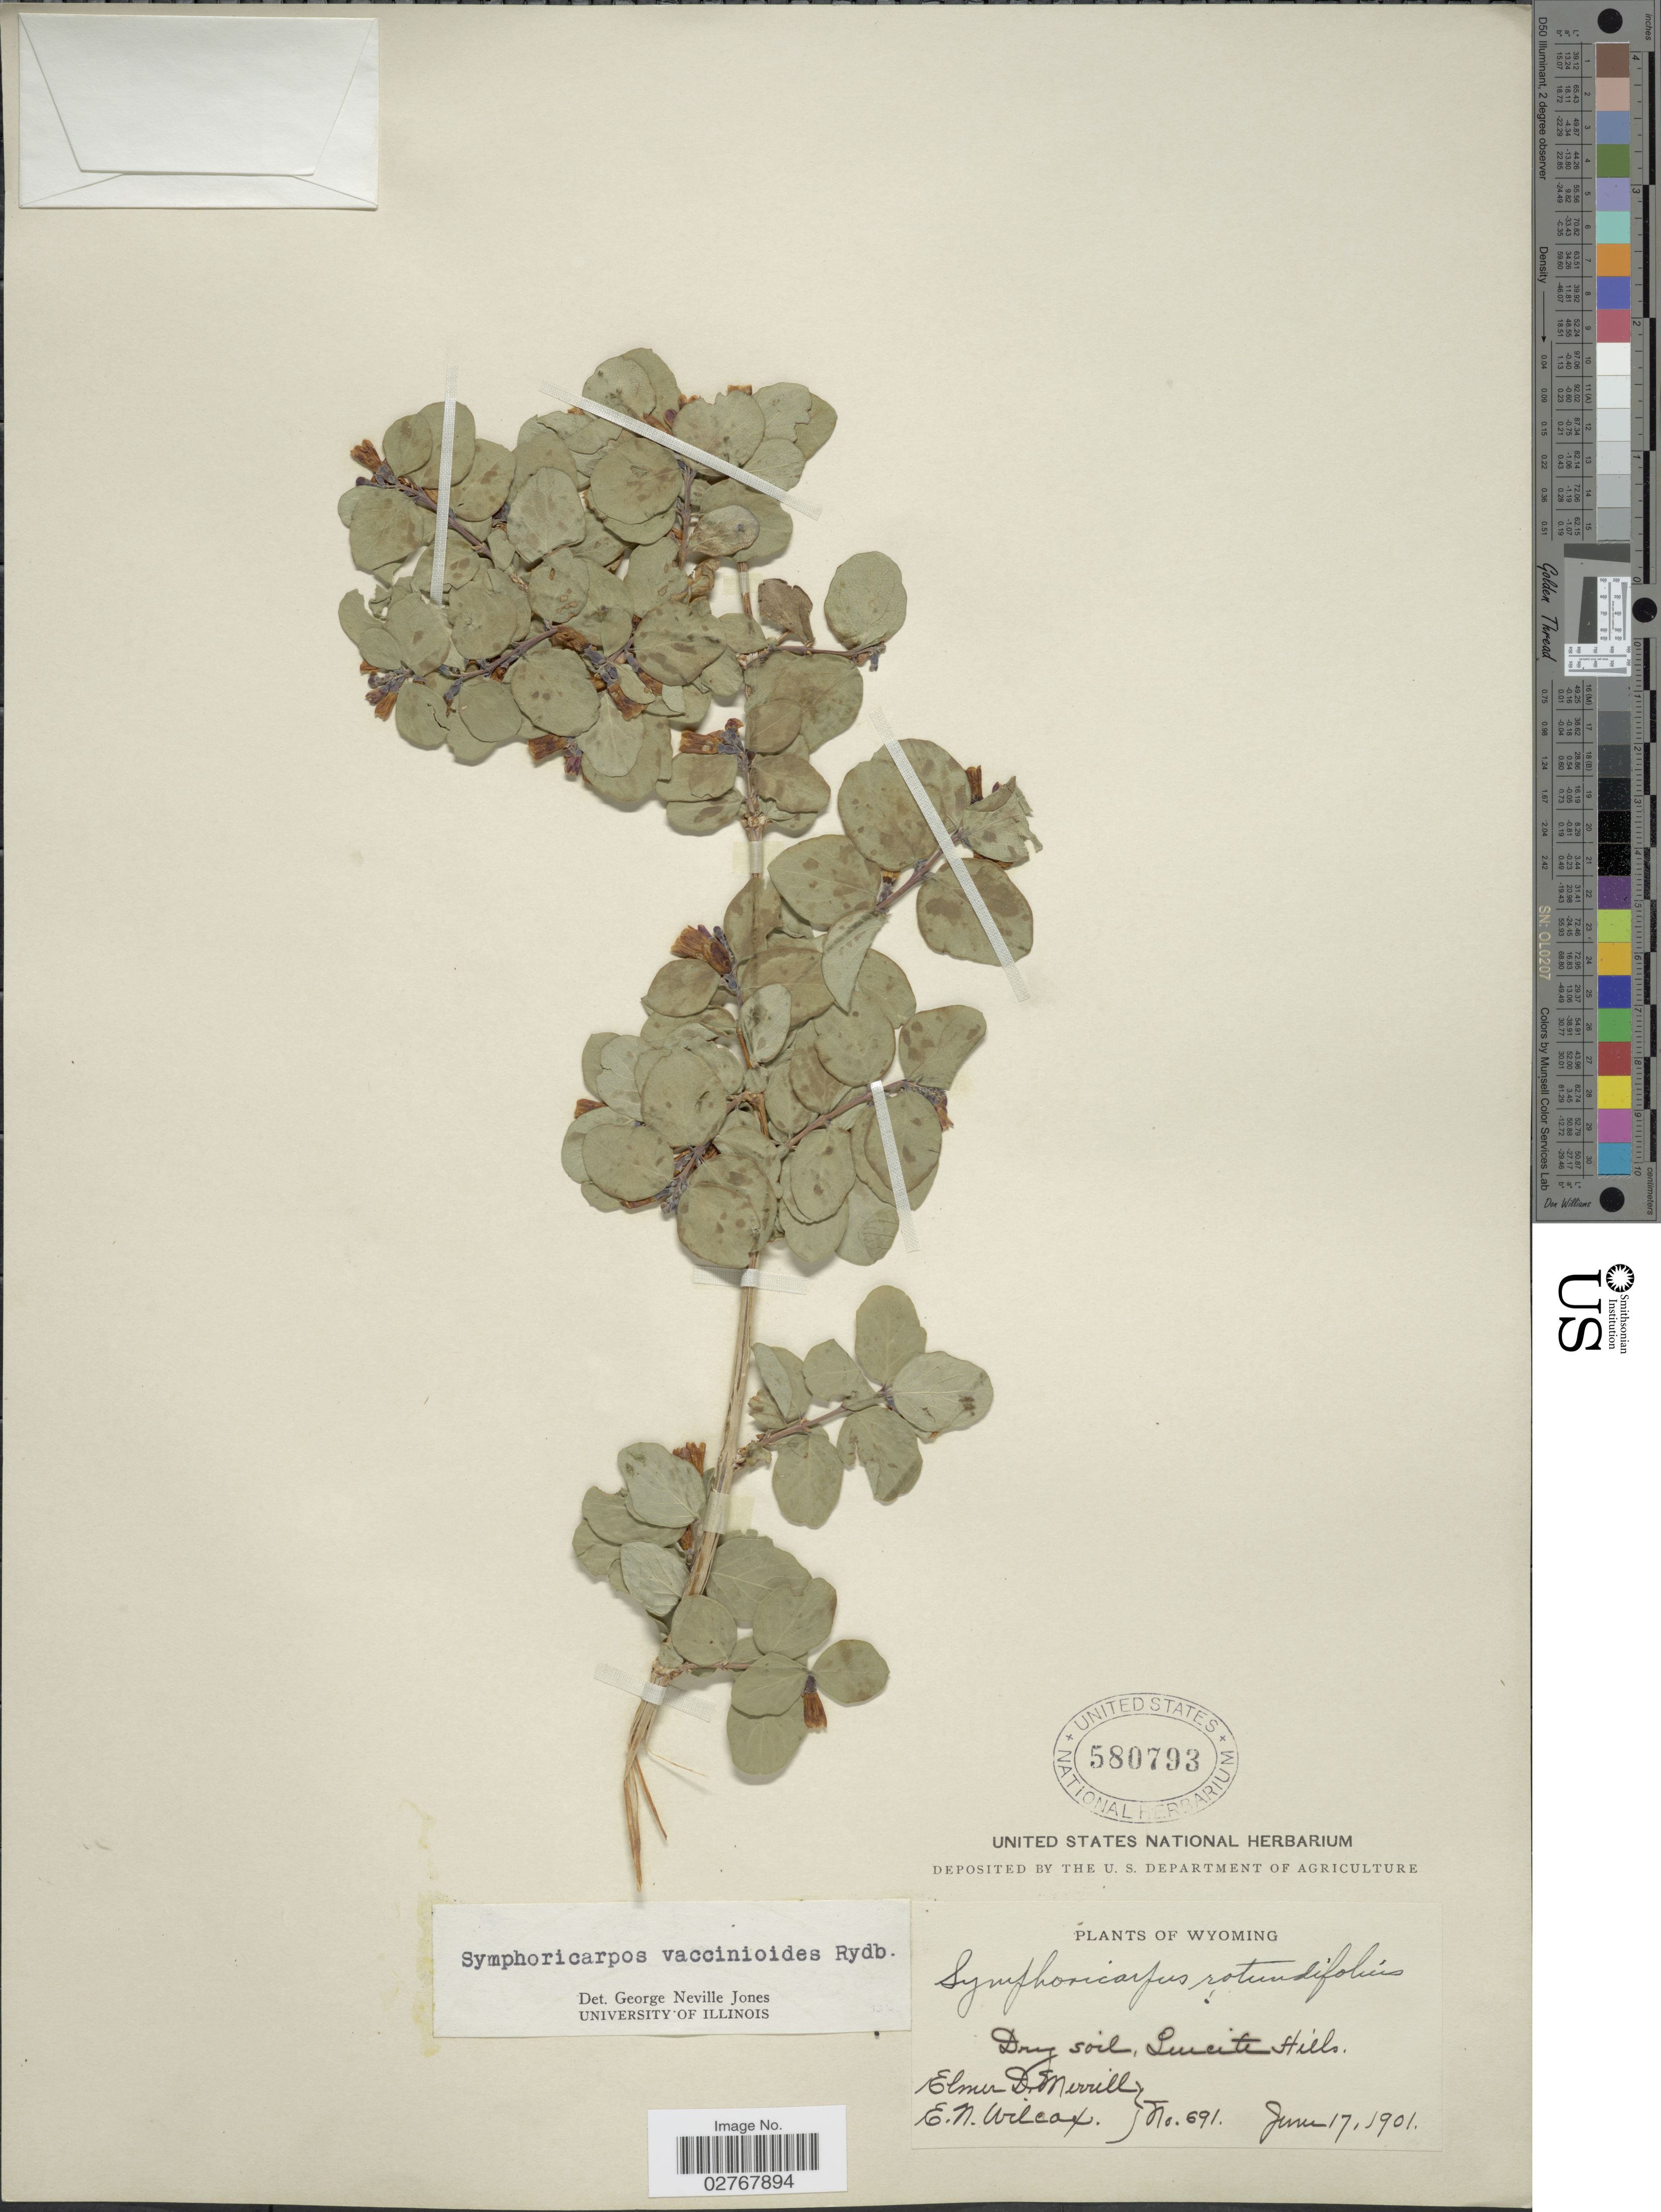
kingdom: Plantae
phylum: Tracheophyta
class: Magnoliopsida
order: Dipsacales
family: Caprifoliaceae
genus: Symphoricarpos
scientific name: Symphoricarpos vaccinioides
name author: Rydb.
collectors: E. D. Merrill & E. Wilcox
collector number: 691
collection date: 1901-06-17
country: United States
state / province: Wyoming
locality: Dry soil, Leucite Hills.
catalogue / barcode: US 580793